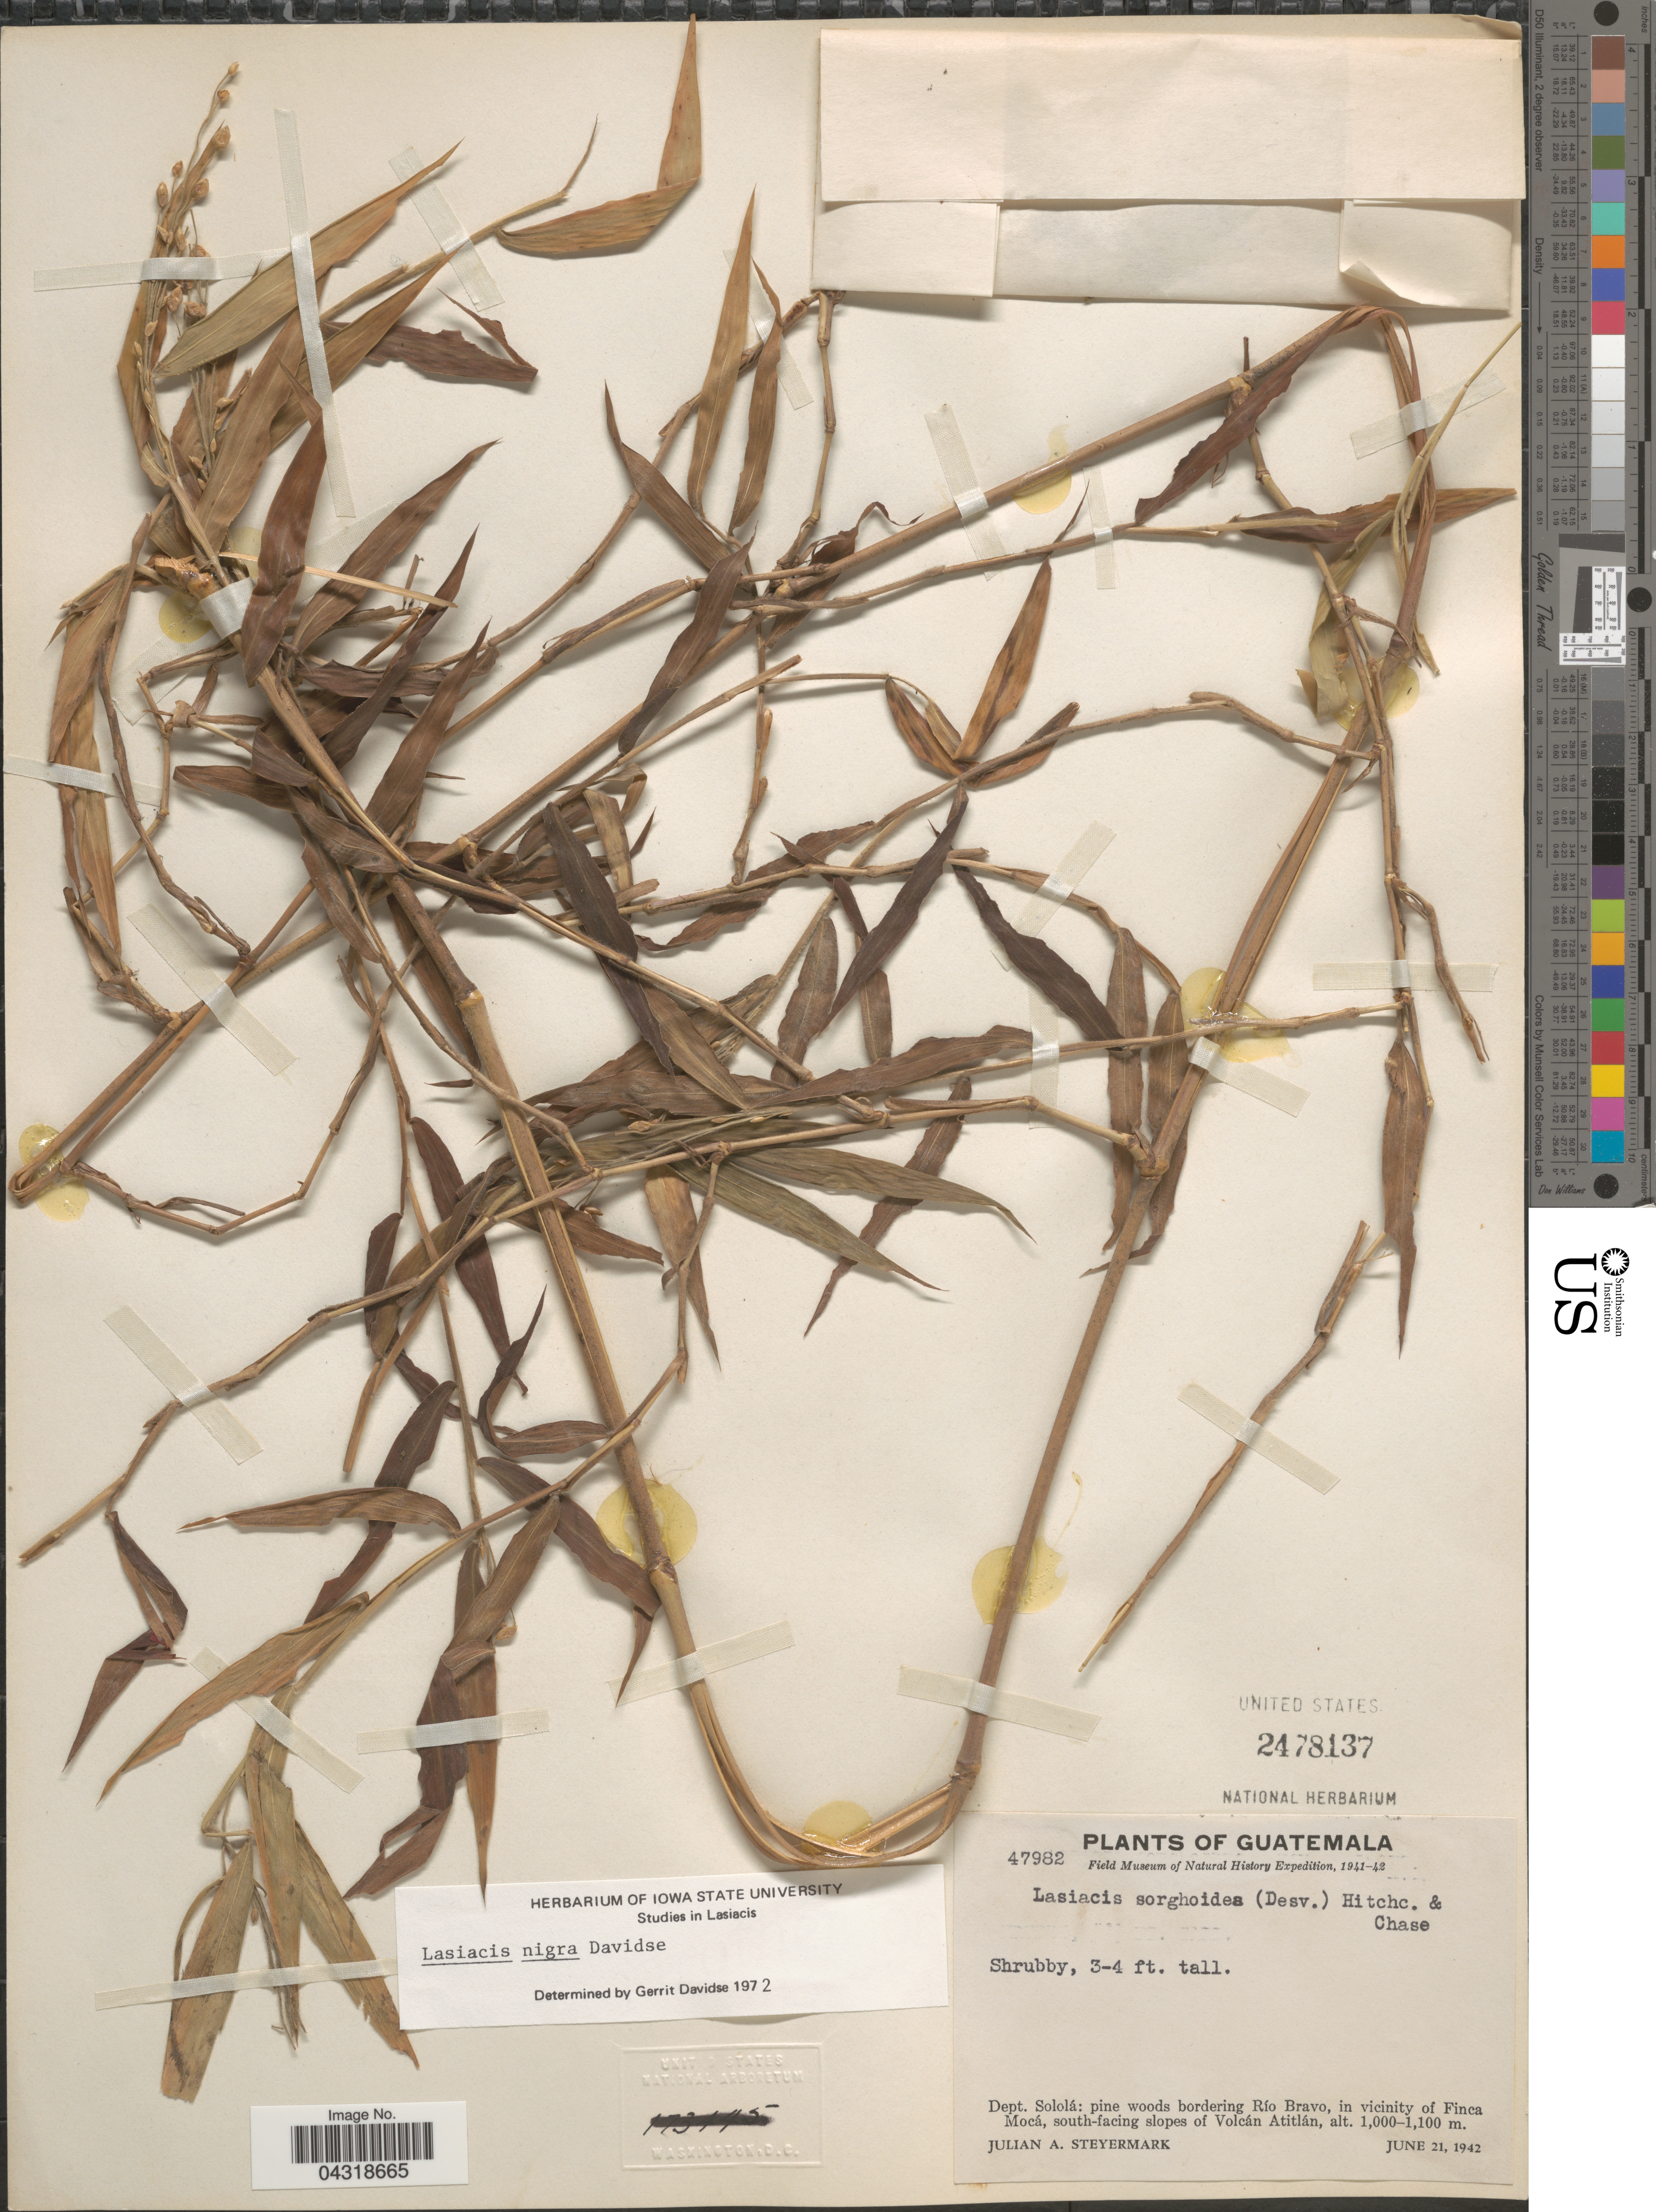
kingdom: Plantae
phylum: Tracheophyta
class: Liliopsida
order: Poales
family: Poaceae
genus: Lasiacis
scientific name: Lasiacis nigra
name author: Davidse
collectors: J. Steyermark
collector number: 47982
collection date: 1942-06-21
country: Guatemala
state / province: Solola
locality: Field Museum of Natural History Expedition, 1941-42. Dept. Sololá: pine woods bordering Río Bravo, in vicinity of Finca Mocá, south-facing slopes of Volcán Atitlán.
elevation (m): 1000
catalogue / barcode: US 2478137